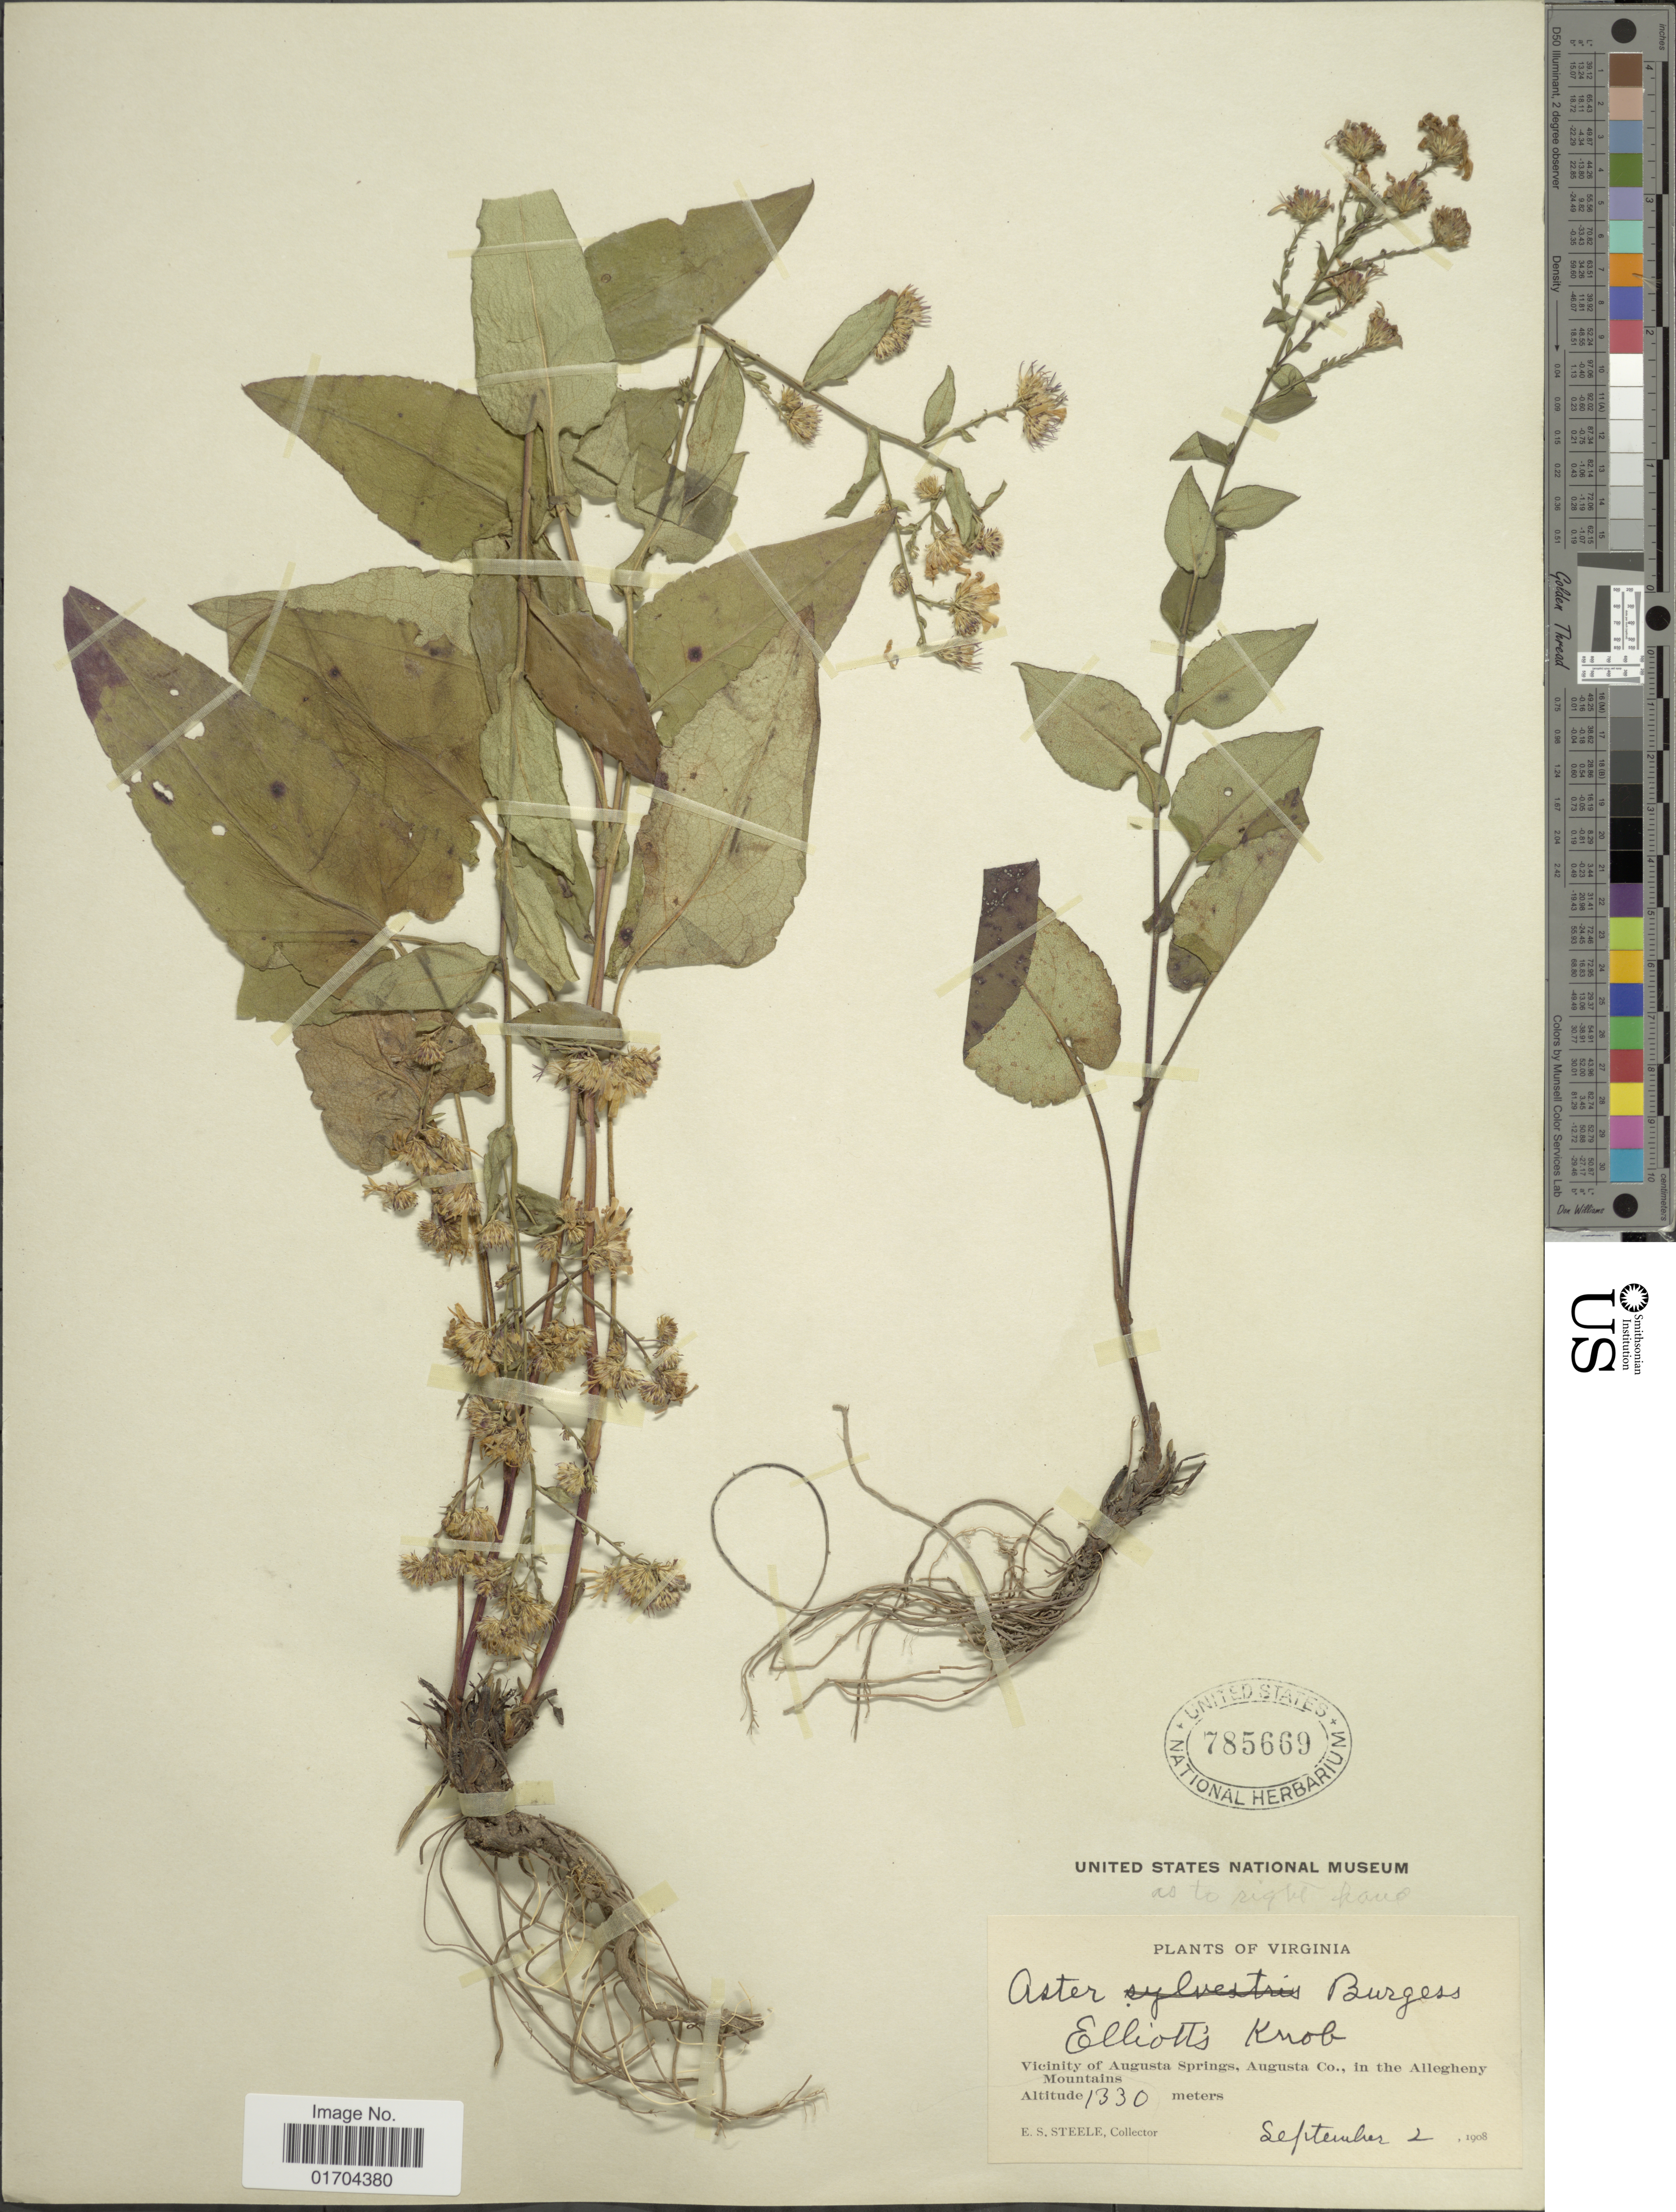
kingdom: Plantae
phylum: Tracheophyta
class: Magnoliopsida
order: Asterales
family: Asteraceae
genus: Symphyotrichum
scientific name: Symphyotrichum sp.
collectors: E. Steele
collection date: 1908-09-02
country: United States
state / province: Virginia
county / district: Augusta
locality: Elliott's Knob, Vicinity of Augusta Springs, Augusta Co., in the Allegheny Mountains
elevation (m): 1330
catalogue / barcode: US 785669